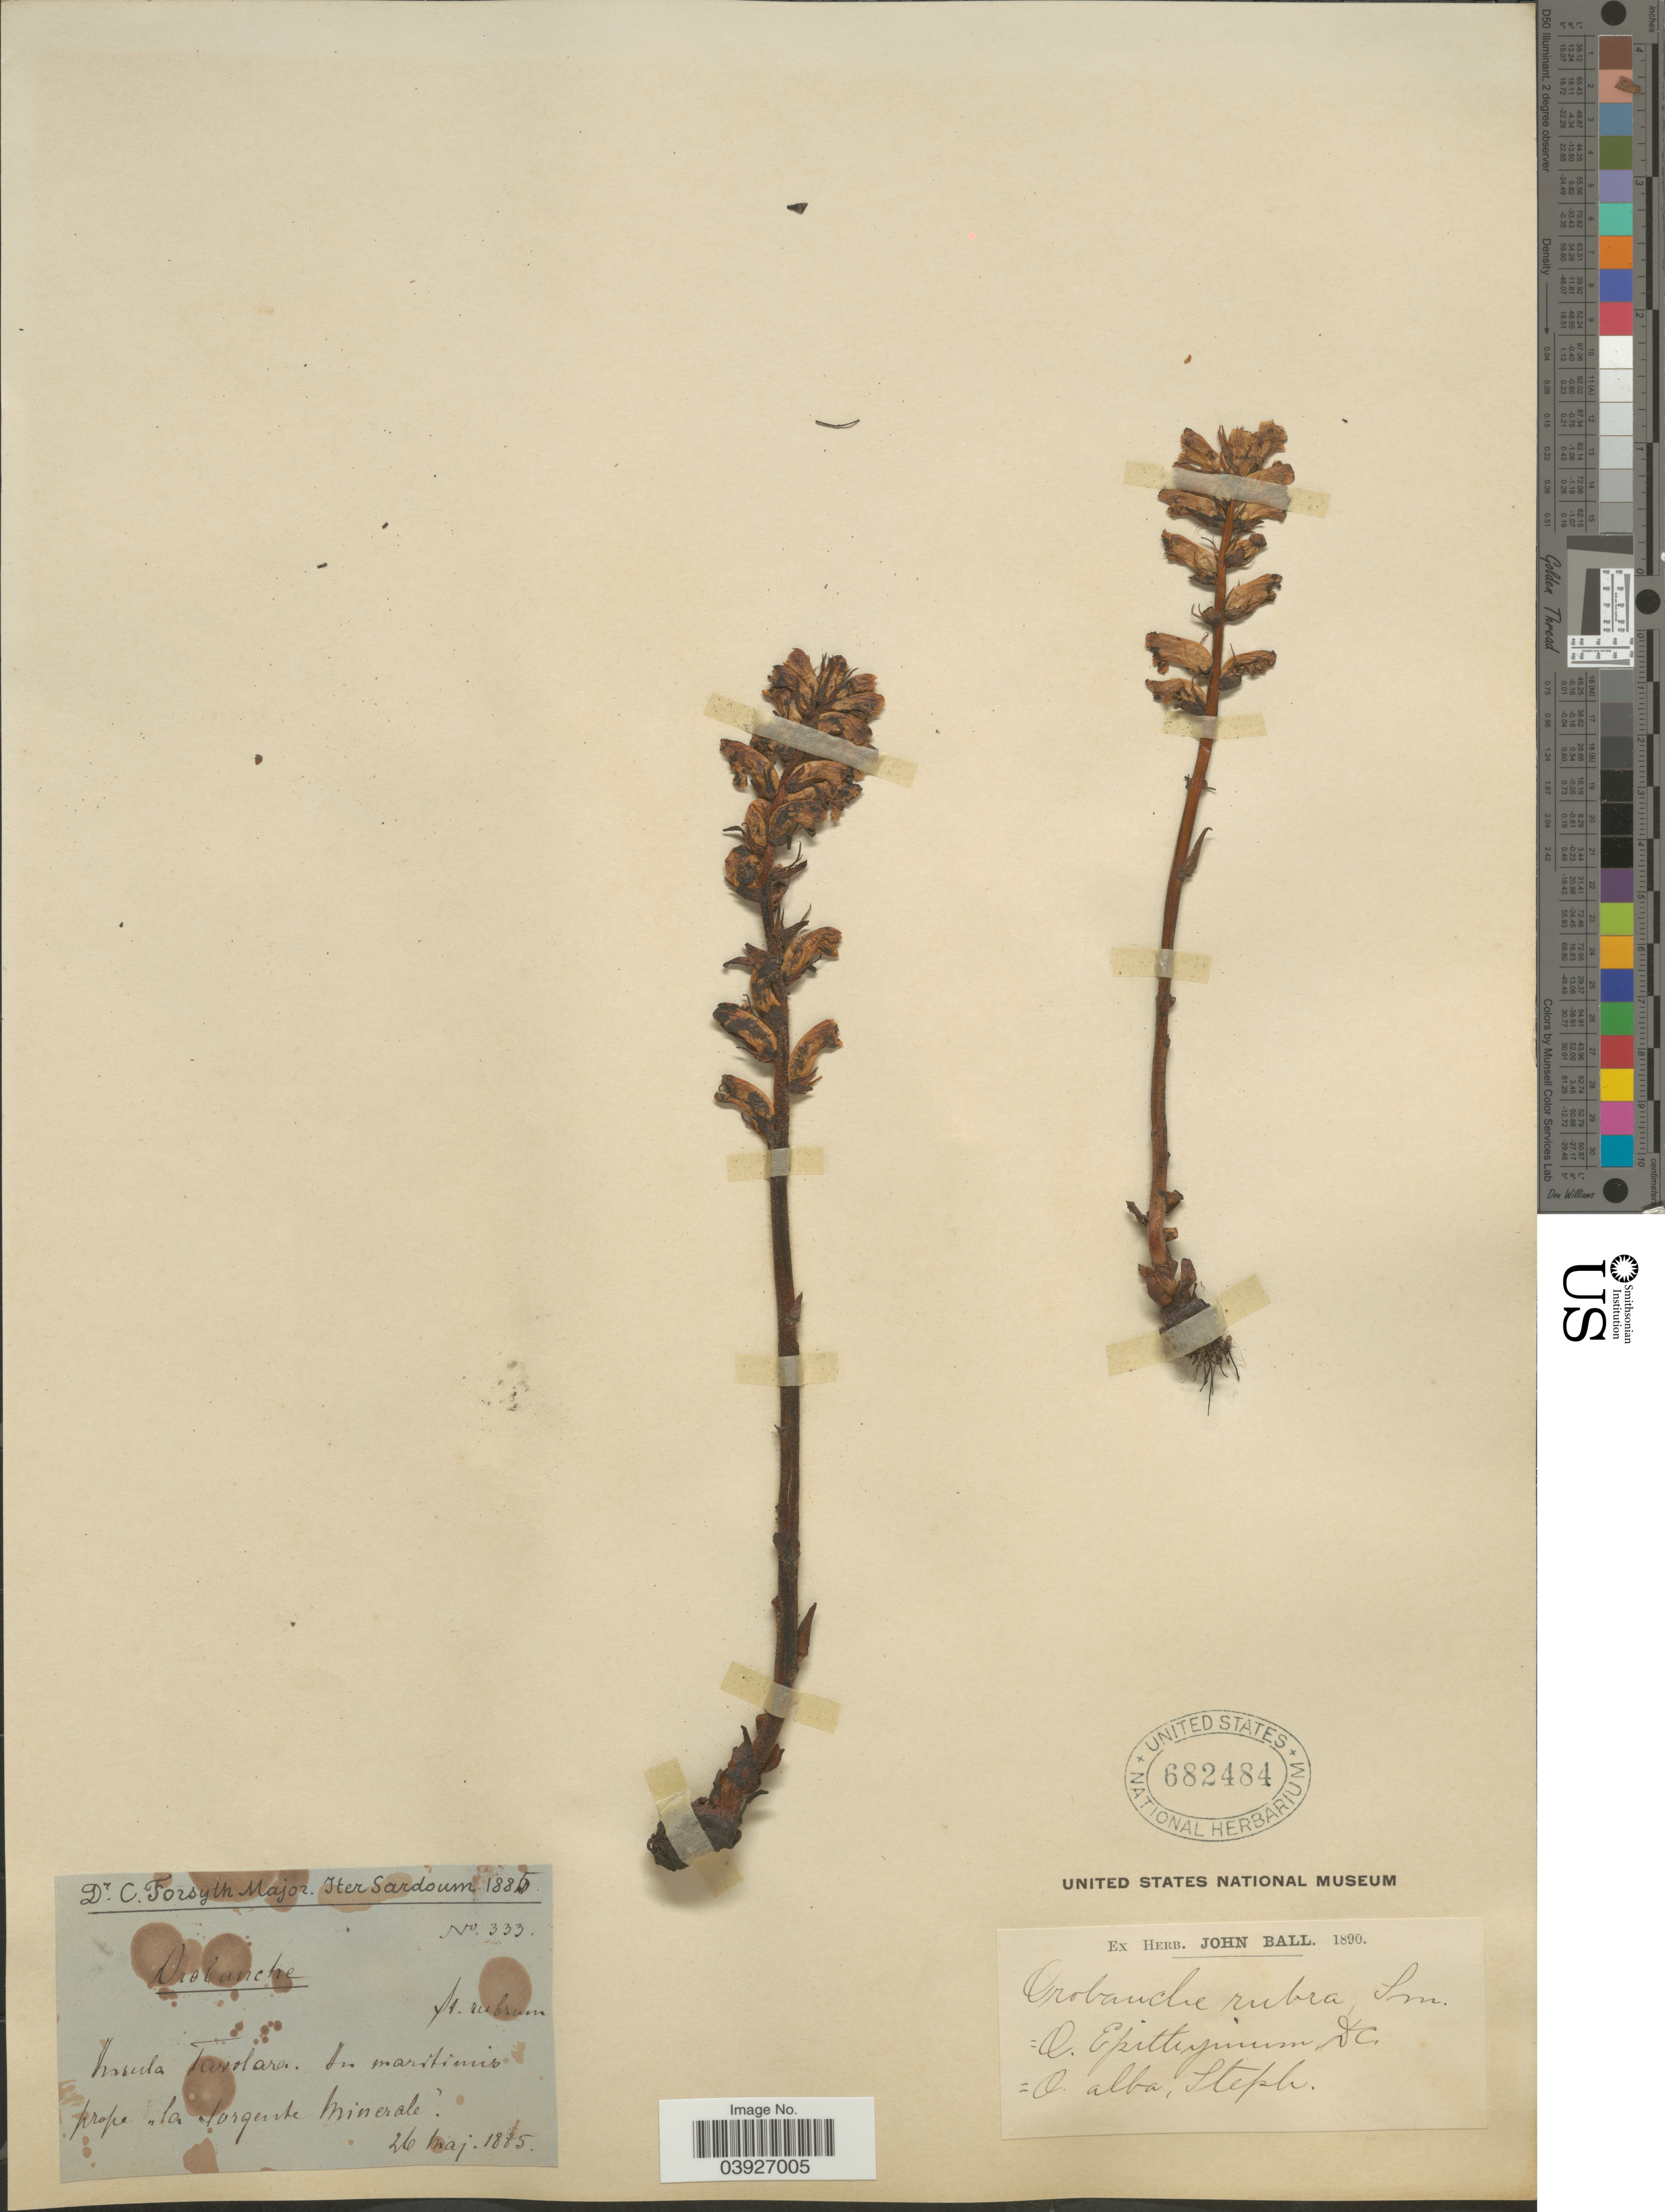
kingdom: Plantae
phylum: Tracheophyta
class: Magnoliopsida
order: Lamiales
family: Orobanchaceae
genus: Orobanche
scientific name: Orobanche rubra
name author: Sm.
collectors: C. I. Forsyth-Major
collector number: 333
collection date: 1885-05-26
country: Italy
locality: Insula Sardoum. Insula Tarsotara. In maritimis prope ,,la Sorgente Minerale'.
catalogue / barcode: US 682484